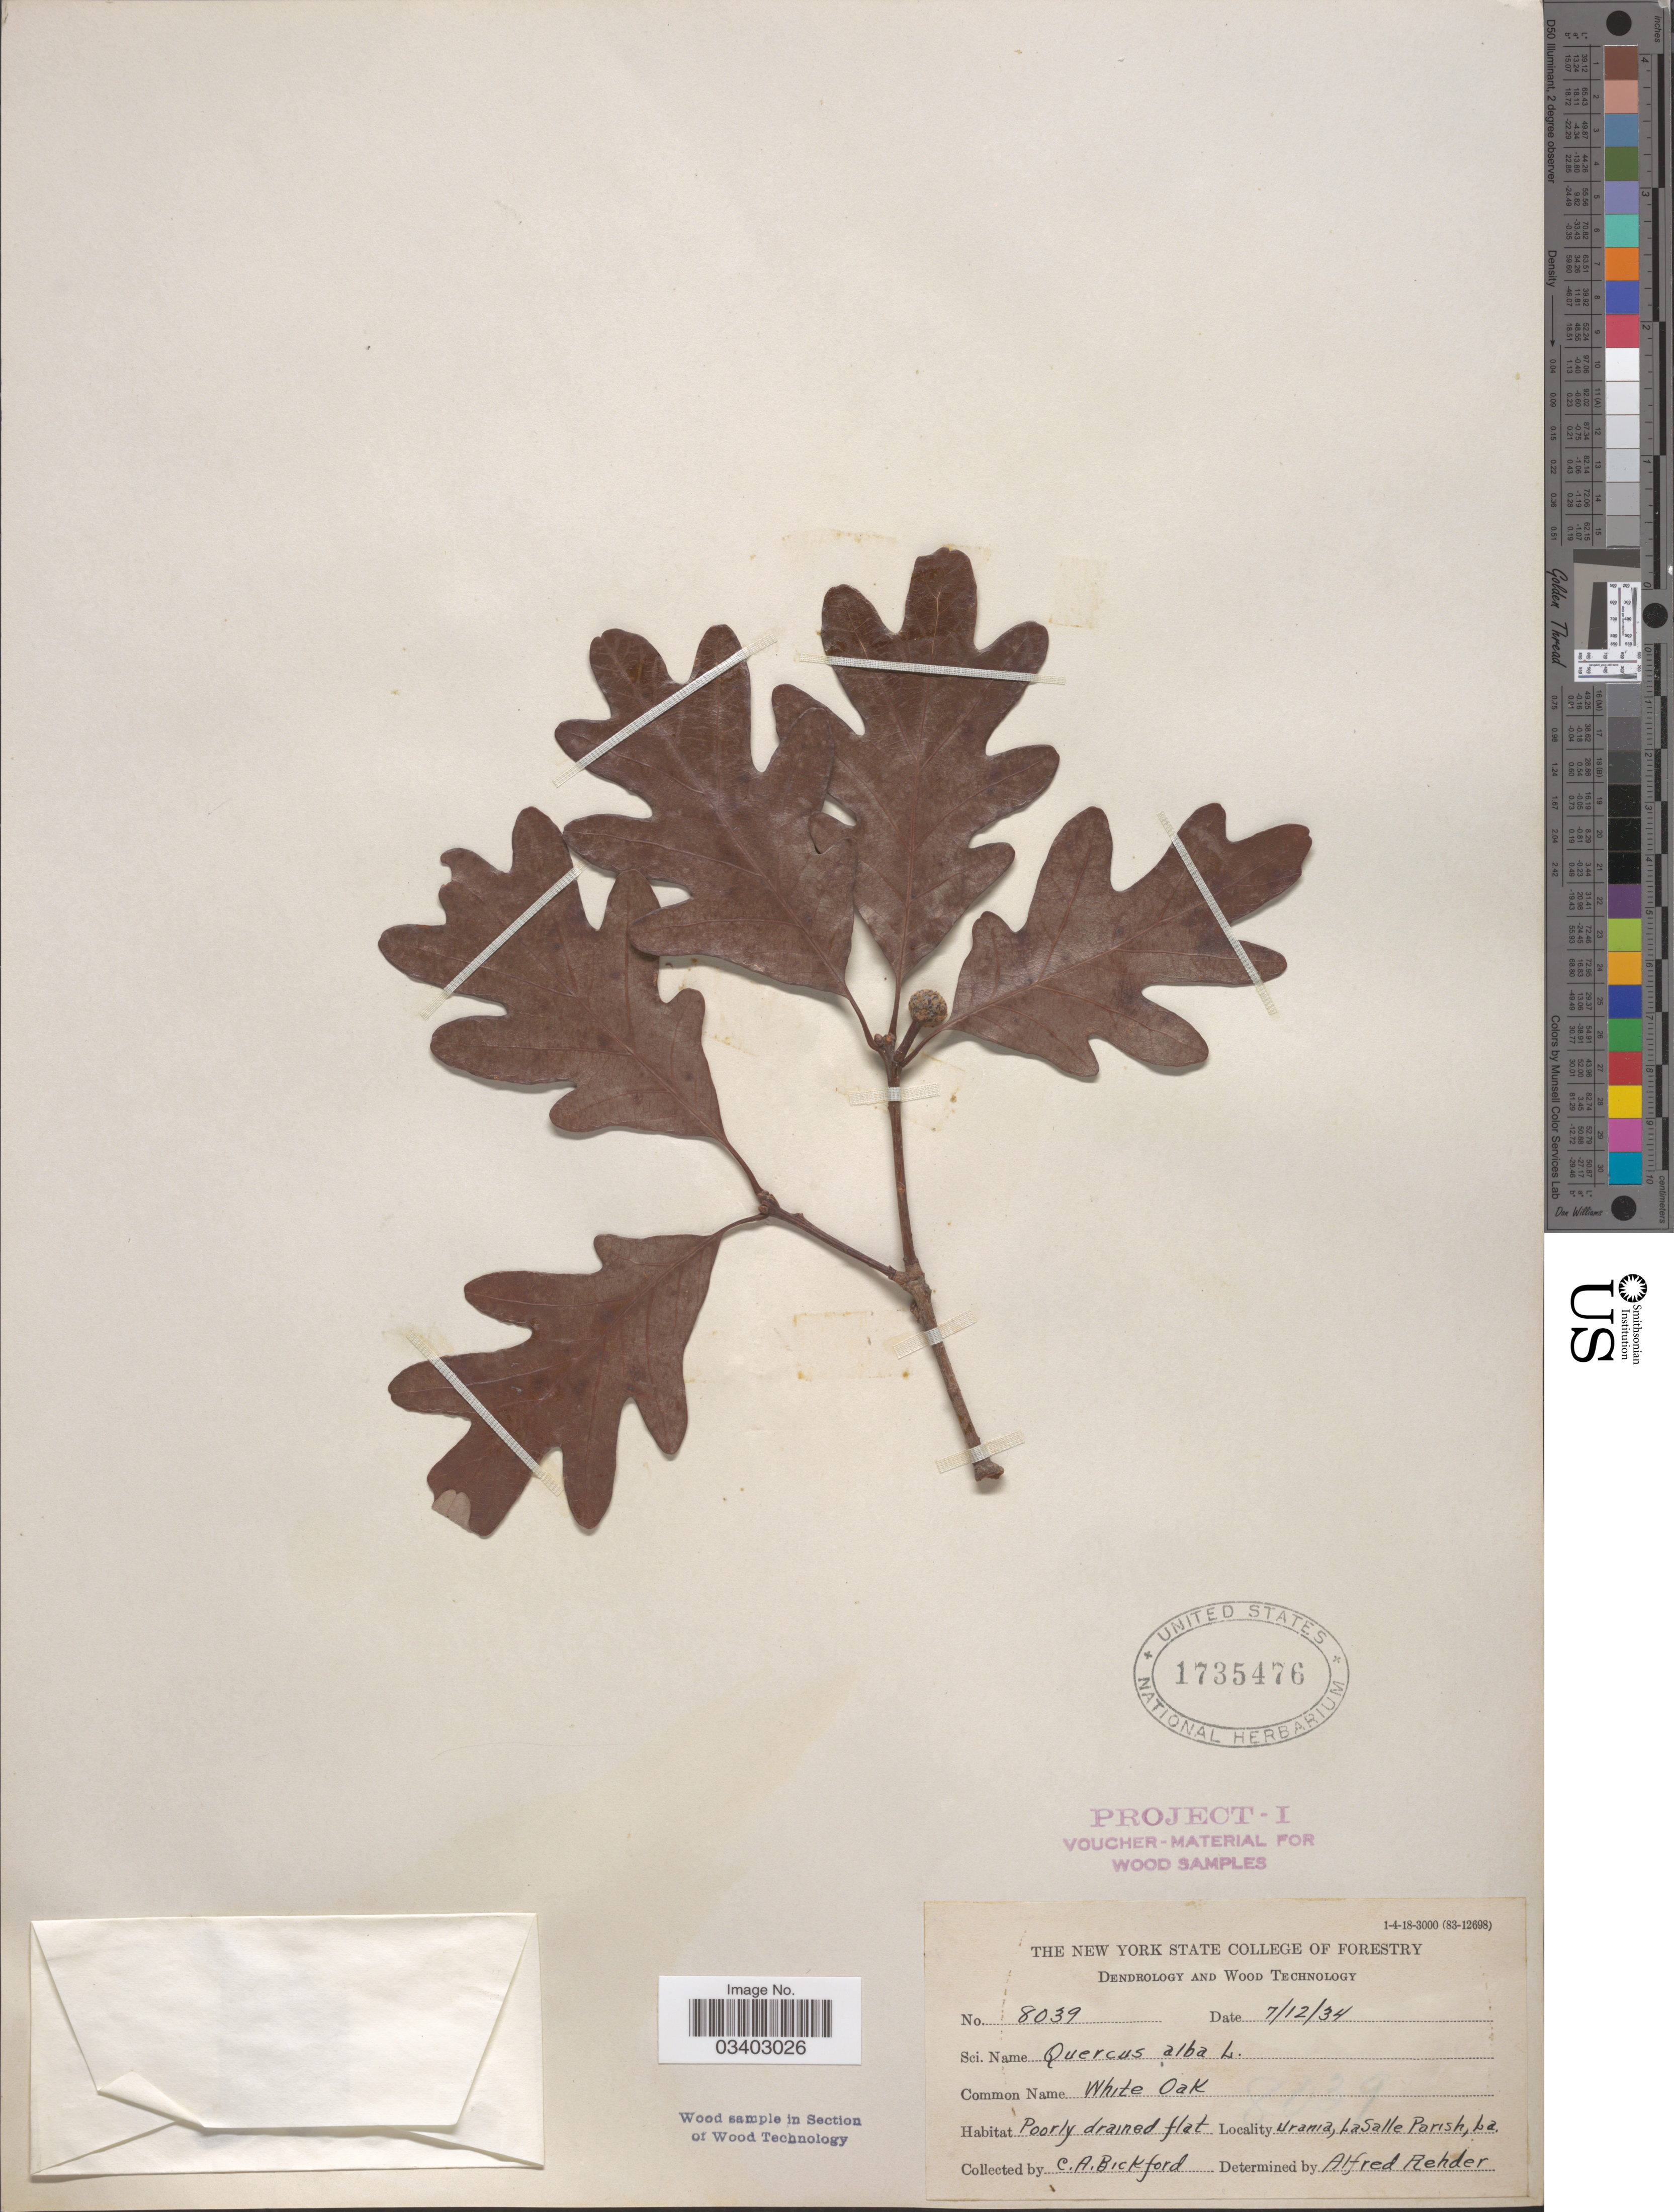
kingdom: Plantae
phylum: Tracheophyta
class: Magnoliopsida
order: Fagales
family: Fagaceae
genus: Quercus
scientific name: Quercus alba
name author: L.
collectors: C. Bickford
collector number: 8039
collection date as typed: Transcribed d/m/y: 12/7/34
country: United States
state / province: Louisiana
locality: Urania, La Salle Parish.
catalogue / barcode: US 1735476